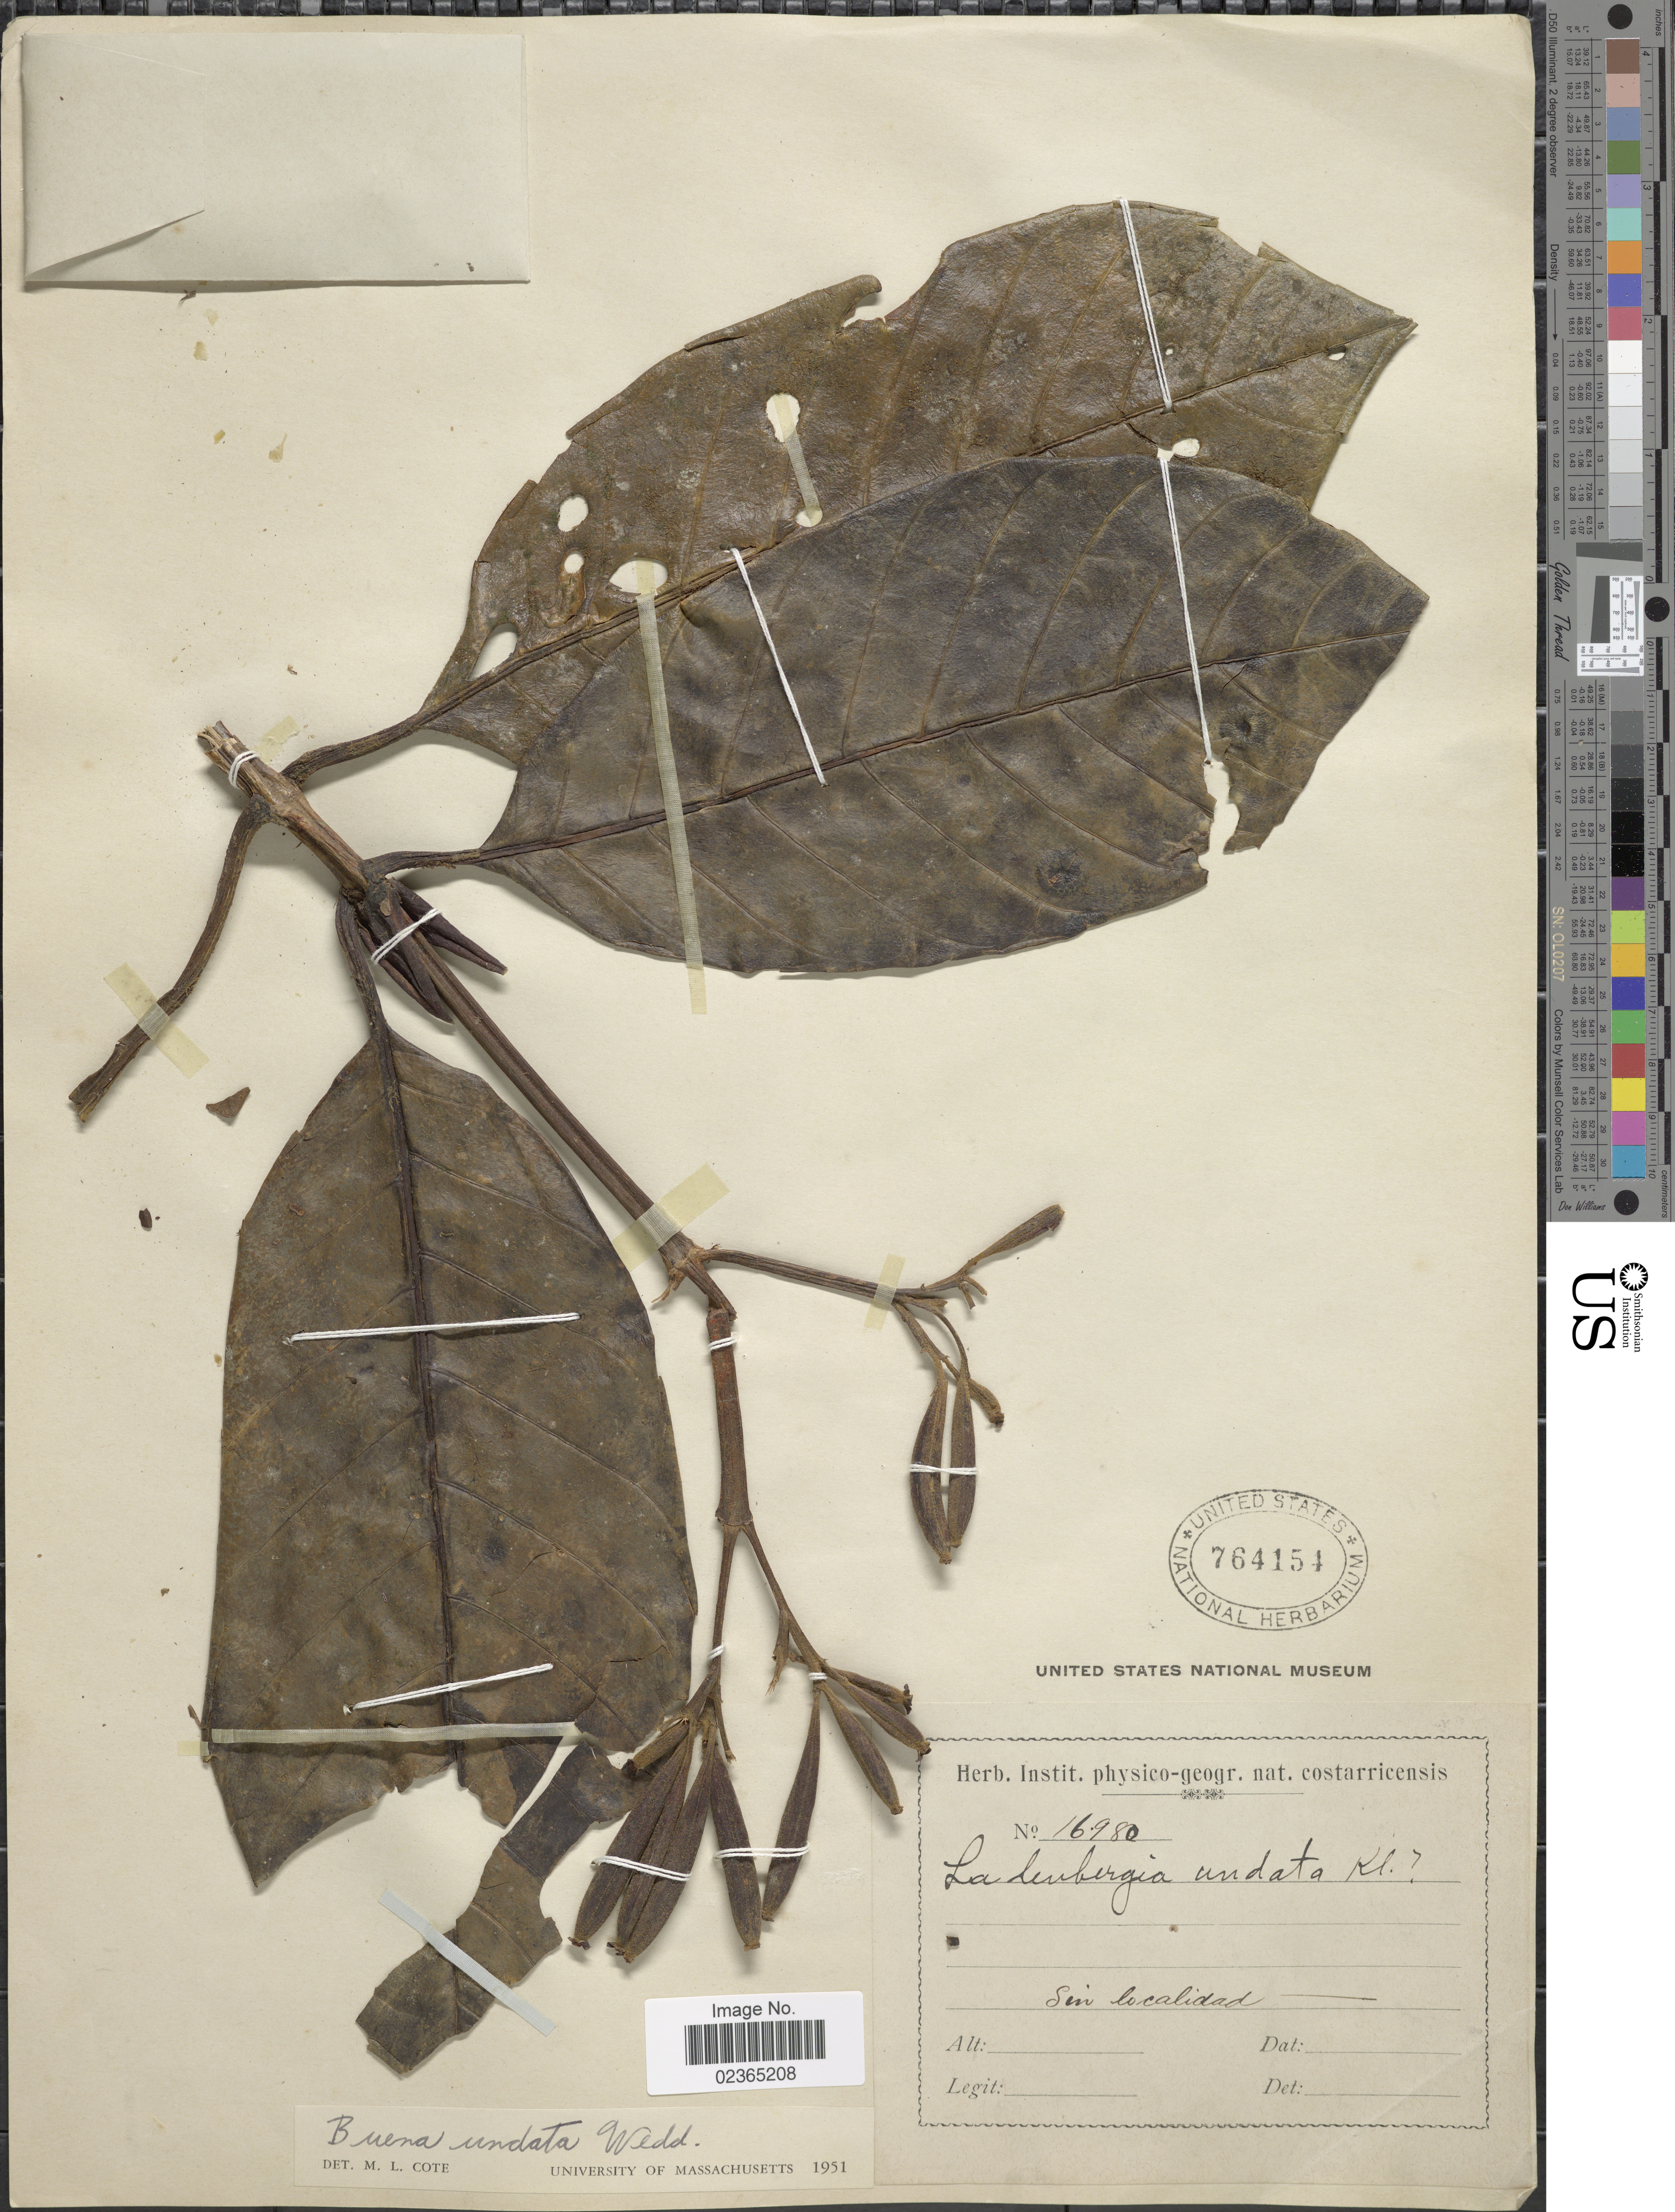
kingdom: Plantae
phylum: Tracheophyta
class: Magnoliopsida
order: Gentianales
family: Rubiaceae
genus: Ladenbergia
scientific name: Ladenbergia undata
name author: Klotzsch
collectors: ex herb. Instit. physico-geogr. nat. costarricensis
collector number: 16980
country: Costa Rica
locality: Sin localidad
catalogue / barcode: US 764154